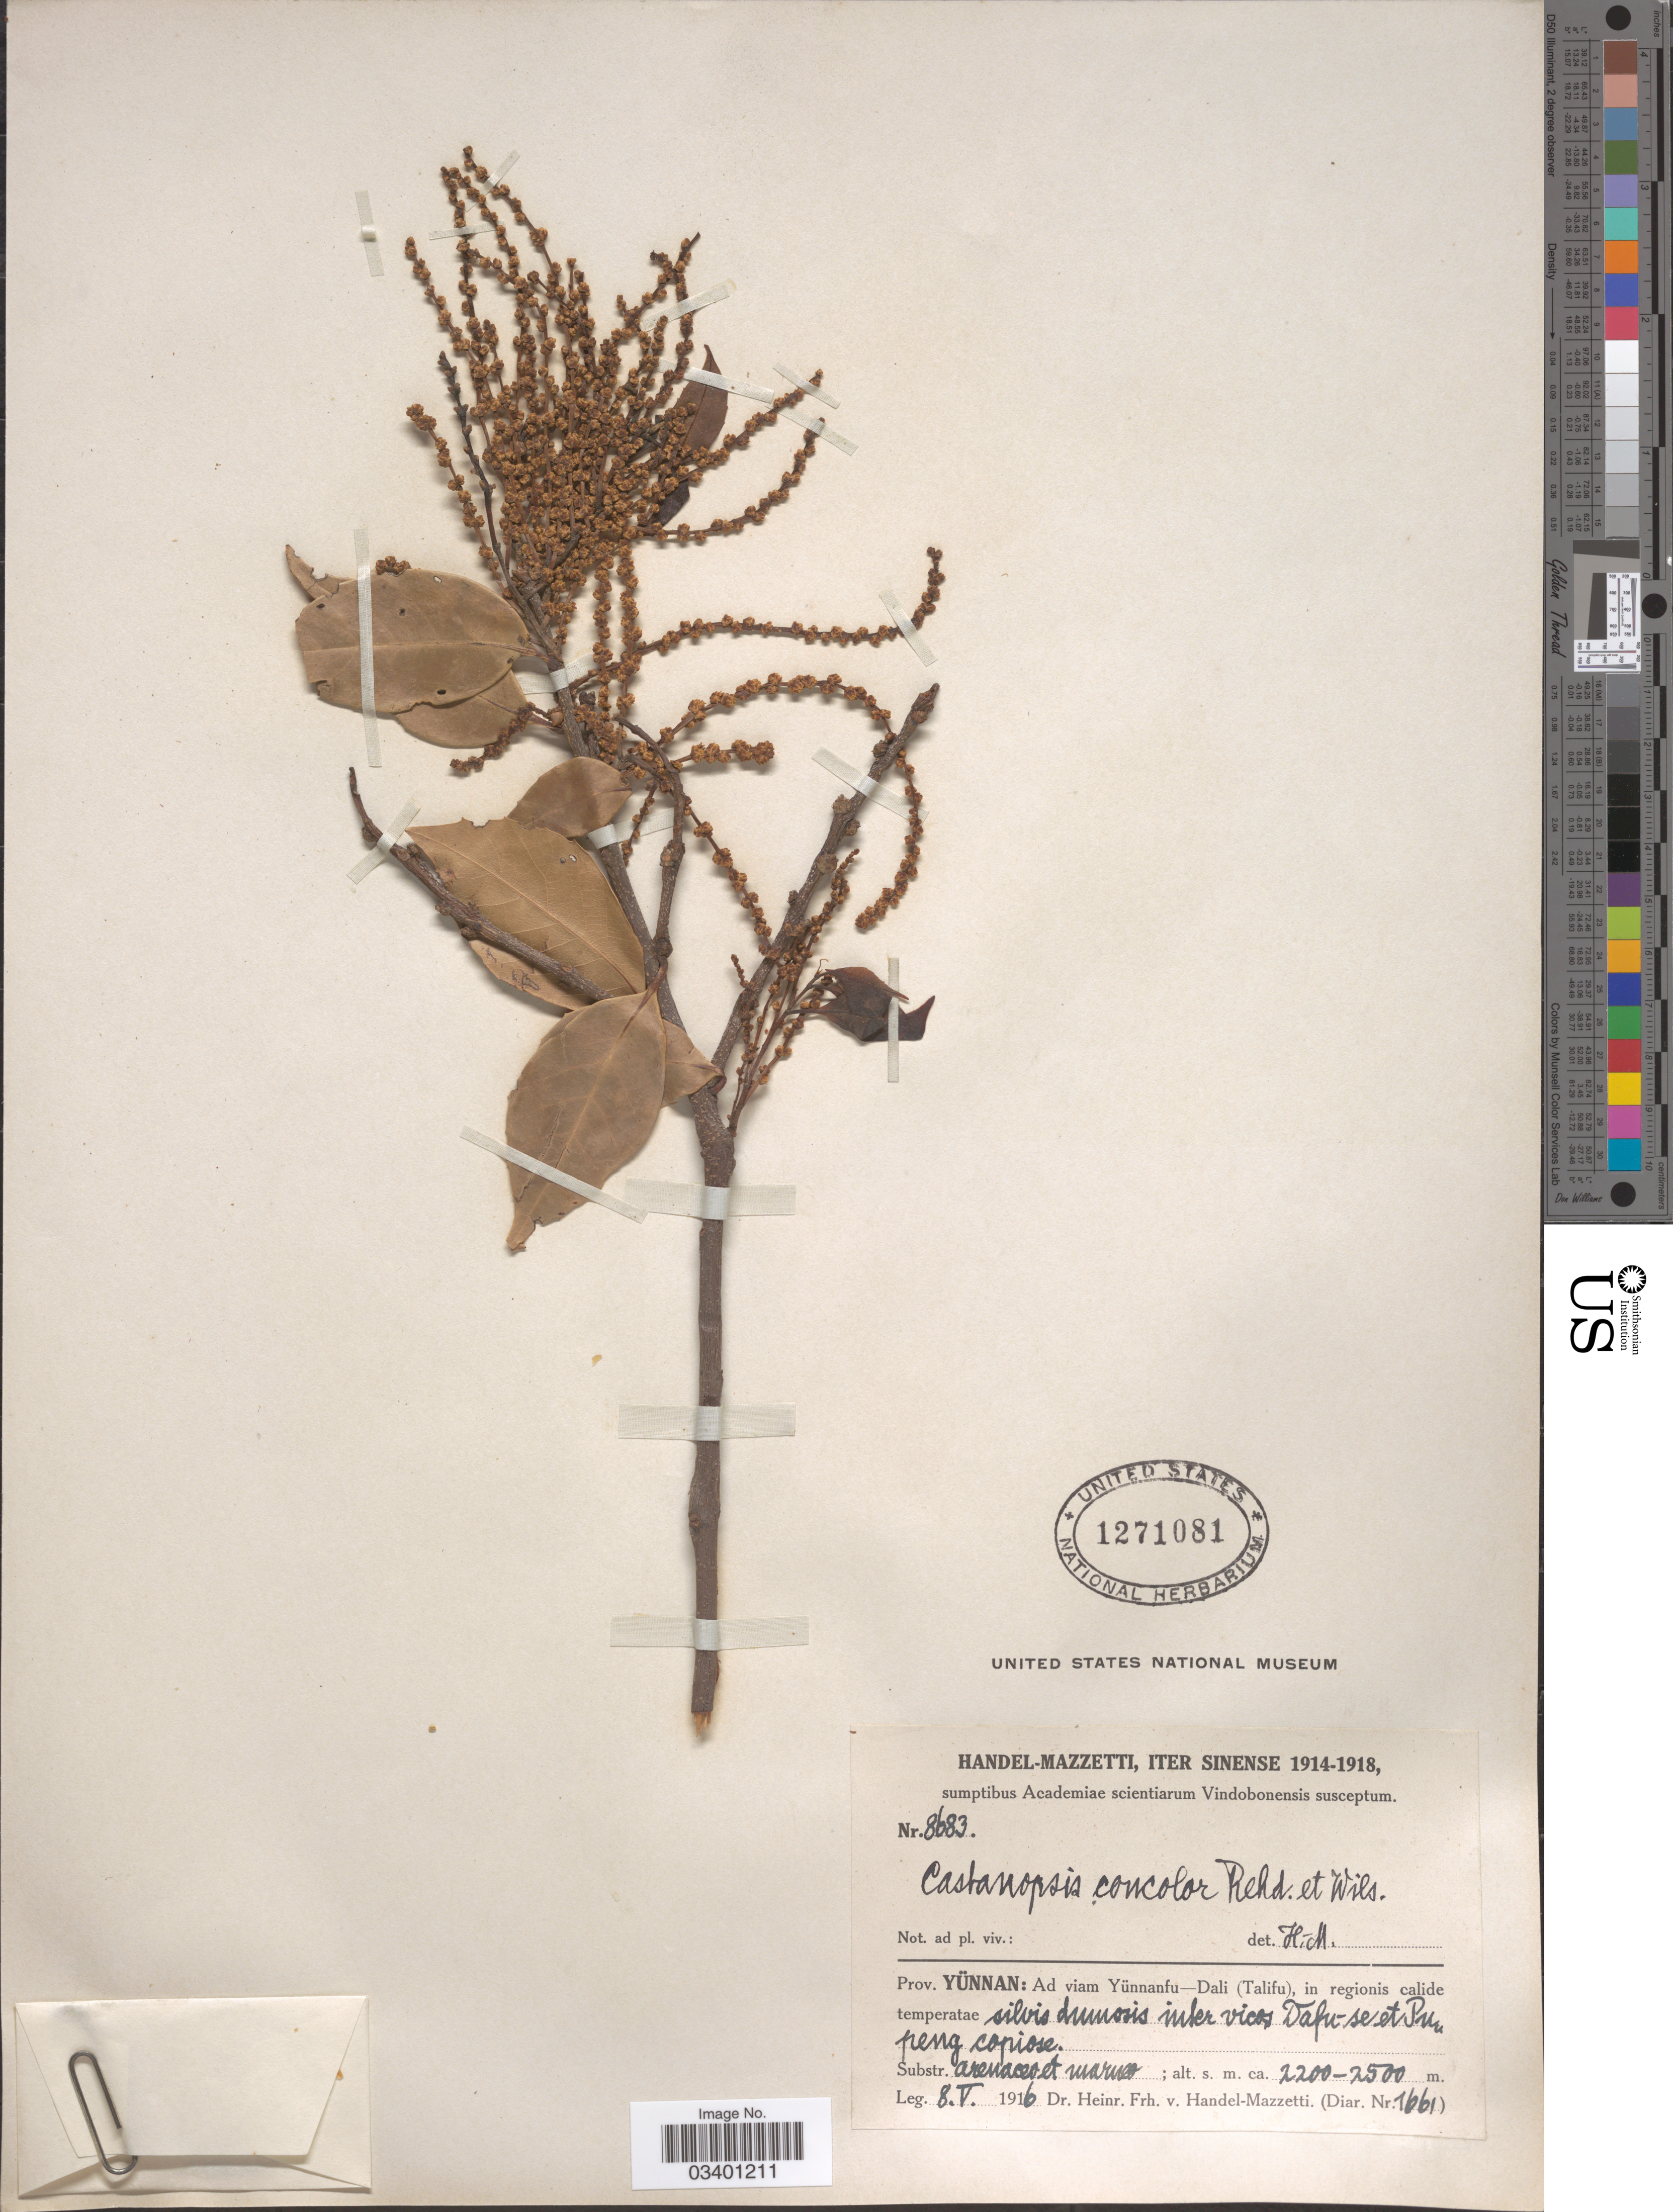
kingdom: Plantae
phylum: Tracheophyta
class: Magnoliopsida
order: Fagales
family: Fagaceae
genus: Castanopsis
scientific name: Castanopsis orthacantha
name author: Franch.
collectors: H. Handel-Mazzetti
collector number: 8683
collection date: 1916-05-08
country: China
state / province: Yunnan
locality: Ad viam Yünnanfu-Dali (Talifu), in regionis calide temperatae silvis dumosis inter vicos Dafu-se et Puu peng copiose.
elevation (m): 2200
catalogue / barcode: US 1271081